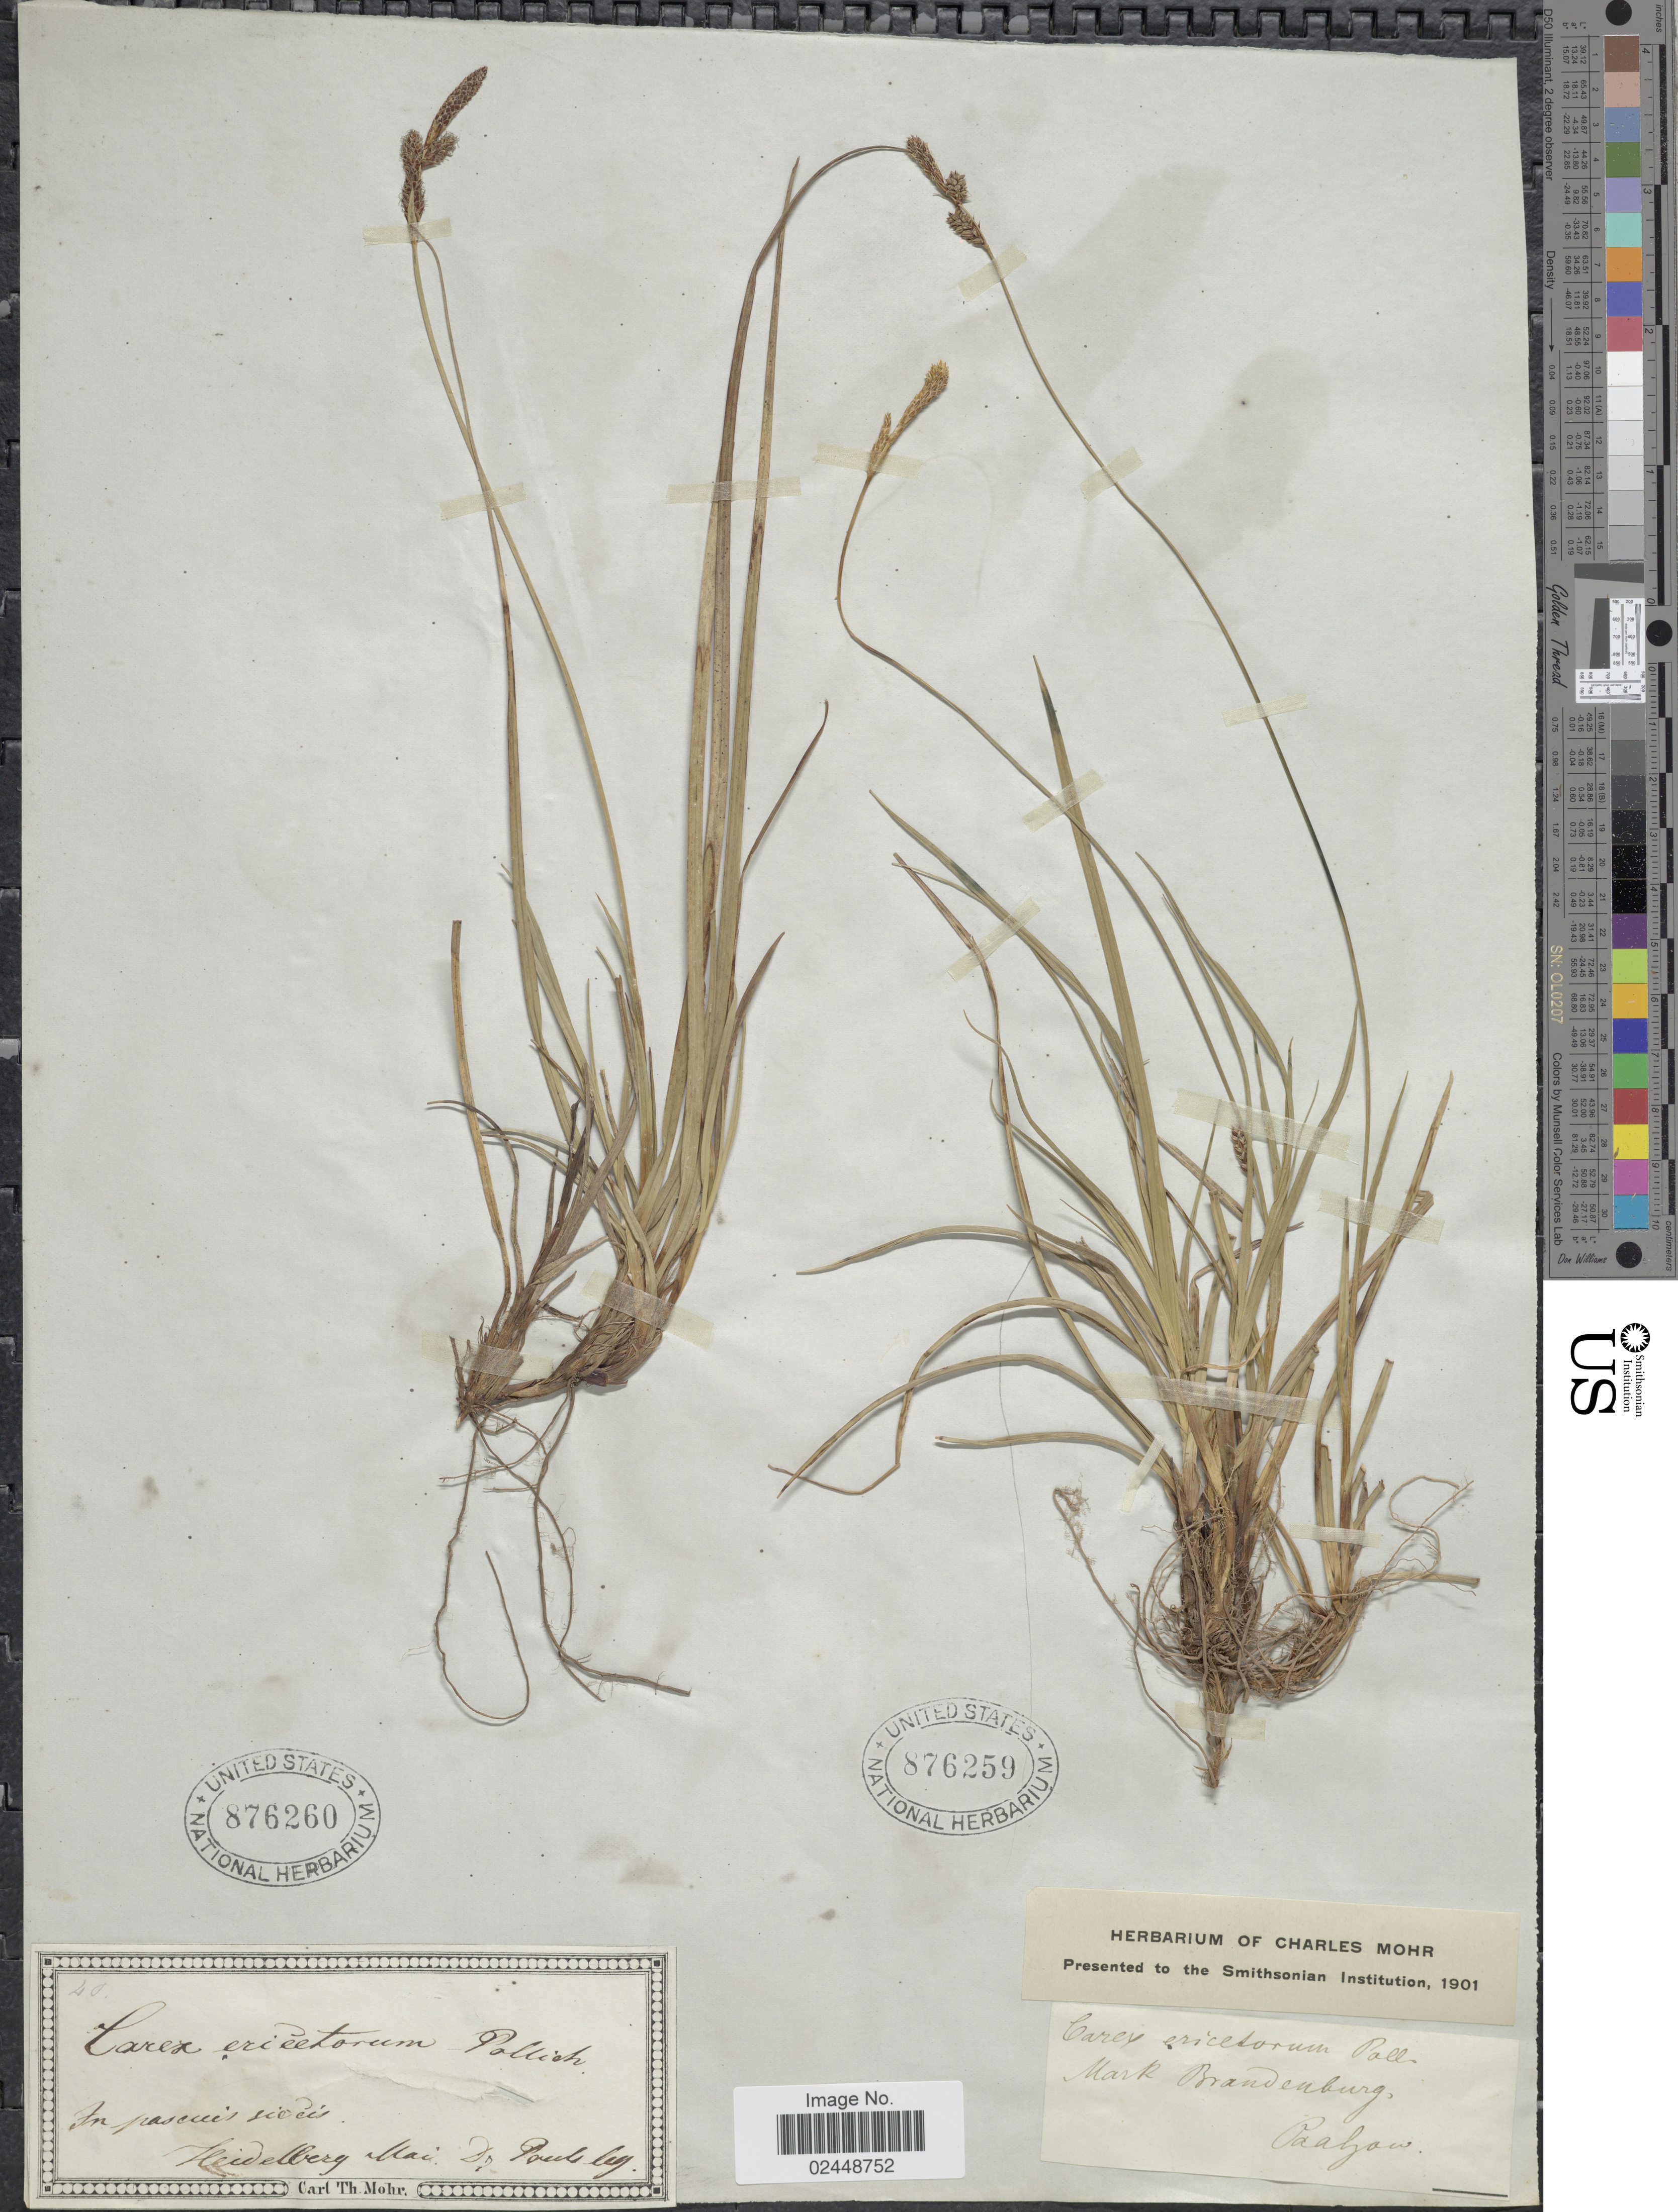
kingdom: Plantae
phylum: Tracheophyta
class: Liliopsida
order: Poales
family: Cyperaceae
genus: Carex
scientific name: Carex ericetorum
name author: Pollich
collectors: M. Brandenberg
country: Germany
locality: Paalzow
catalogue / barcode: US 876259